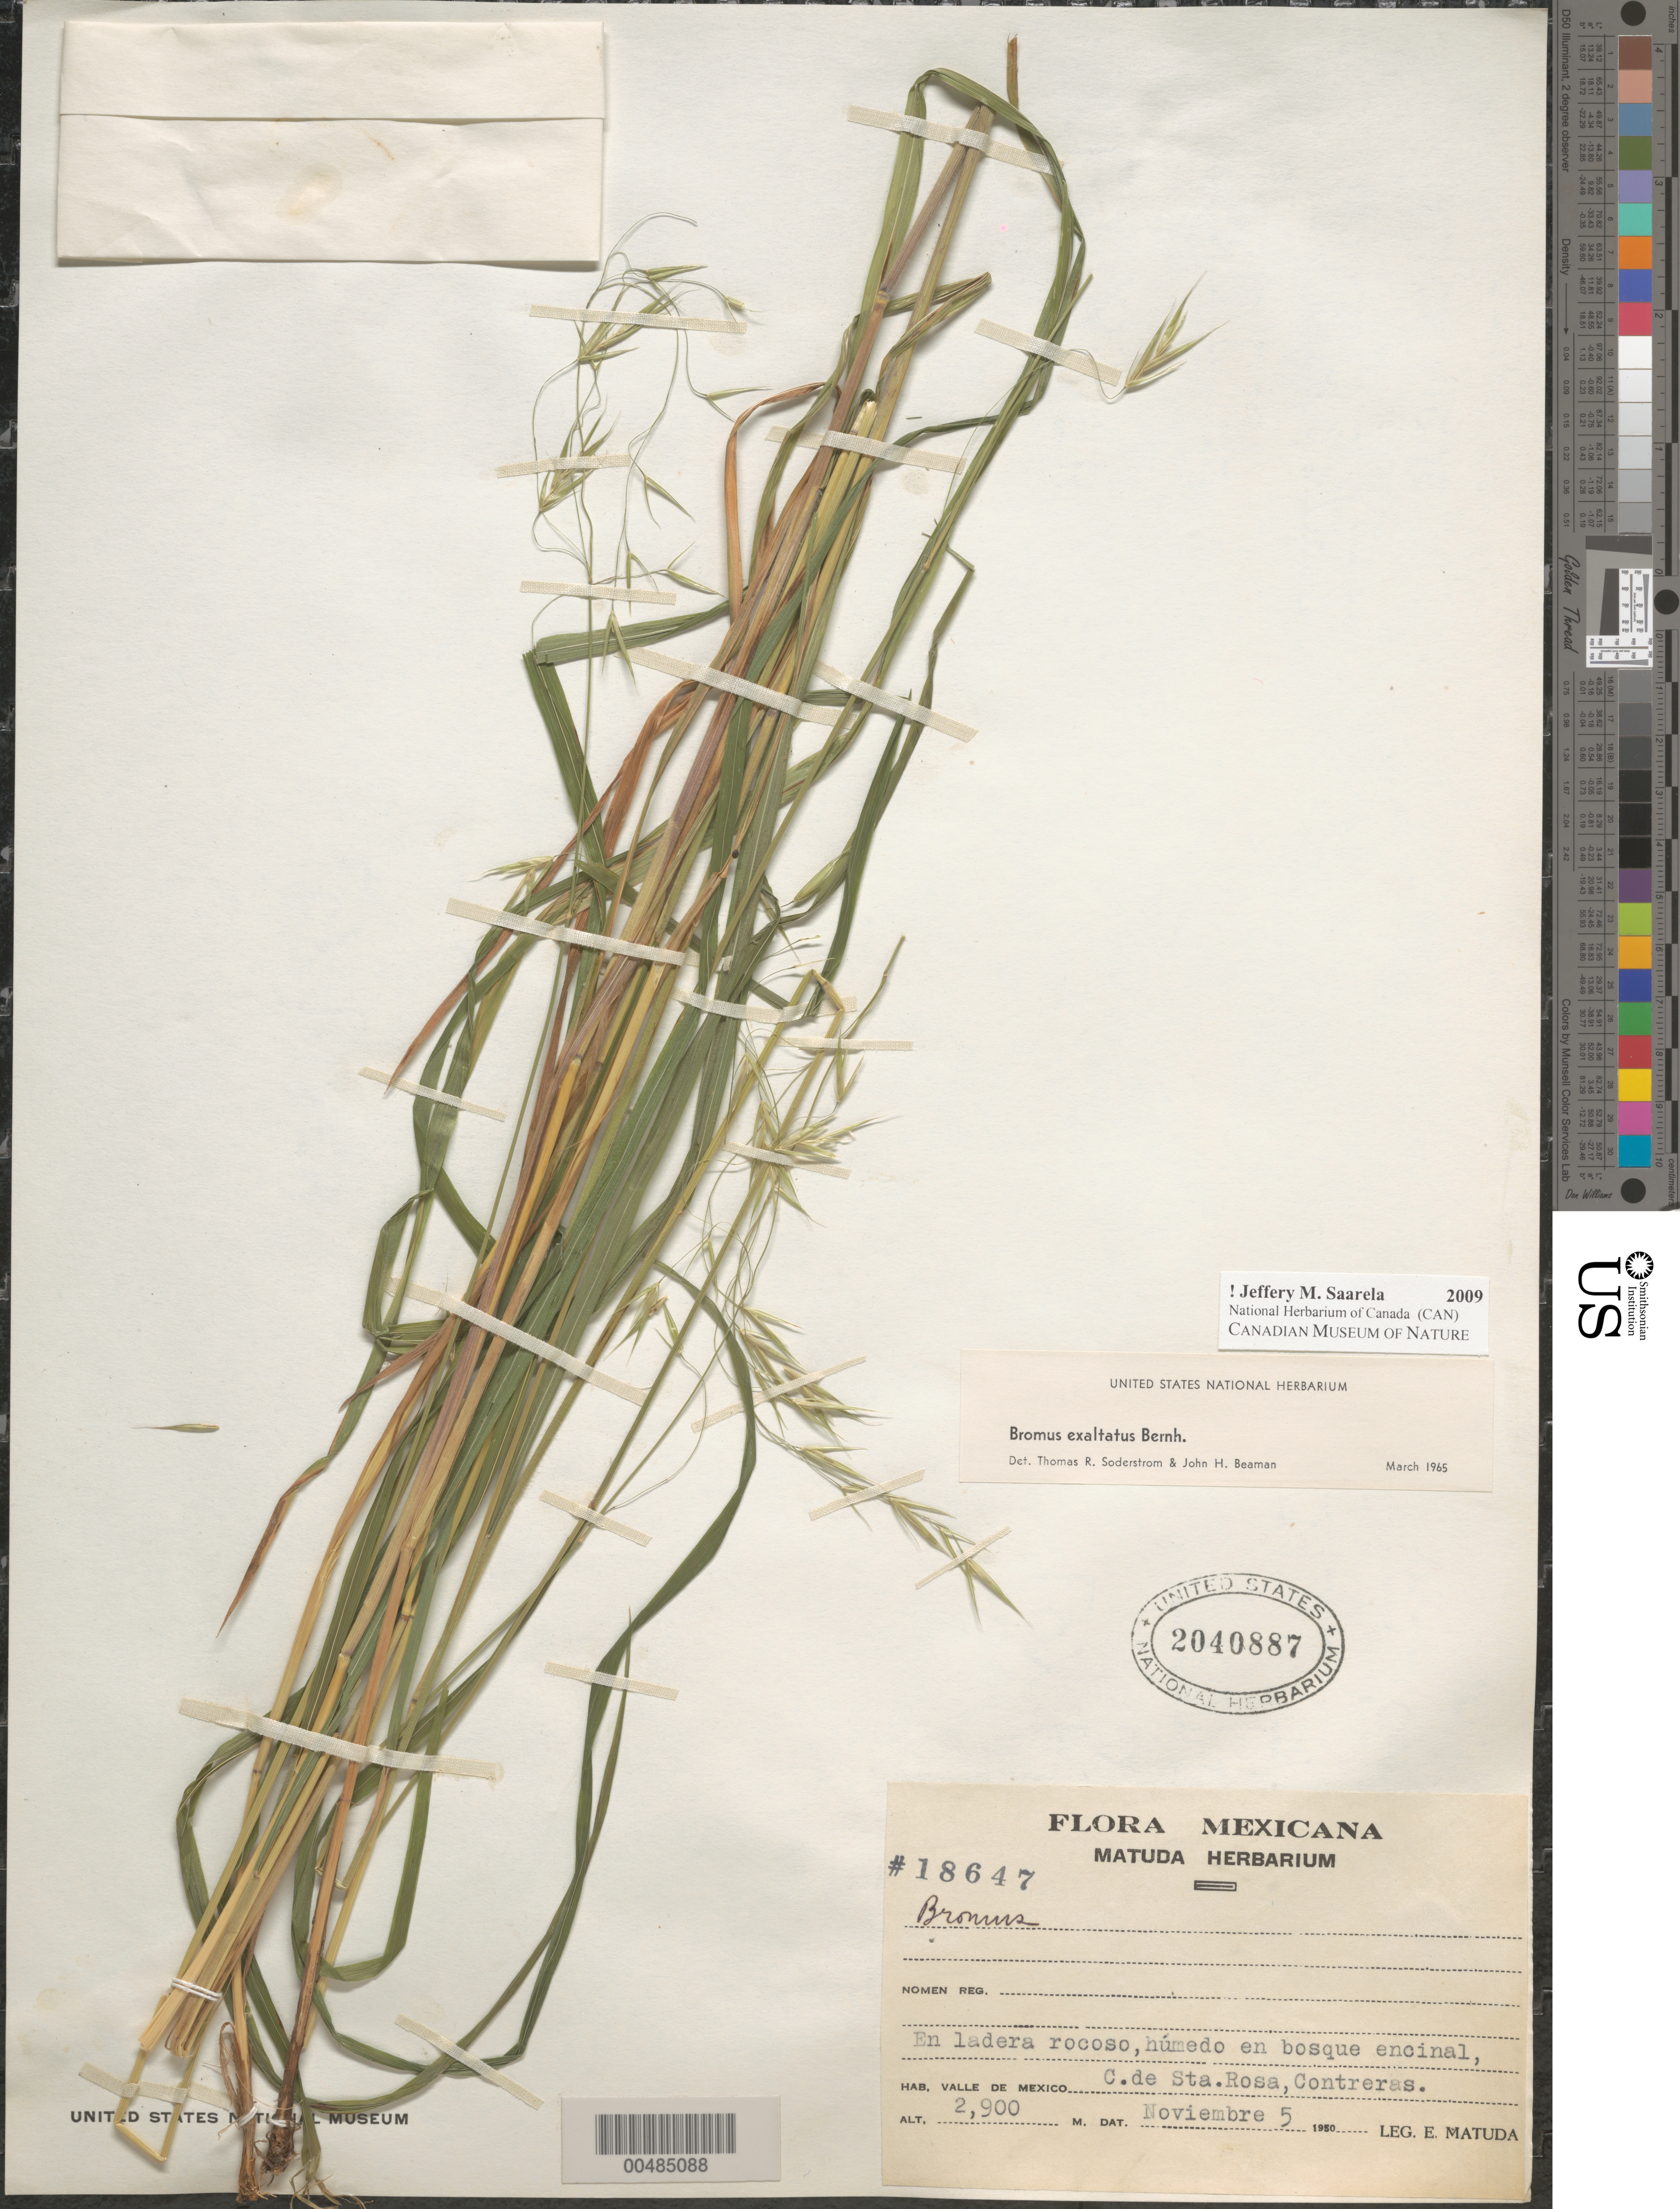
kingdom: Plantae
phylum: Tracheophyta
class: Liliopsida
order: Poales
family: Poaceae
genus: Bromus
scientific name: Bromus exaltatus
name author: Bernhardi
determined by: Soderstrom, T. R.; Beaman, J. H.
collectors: E. Matuda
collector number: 18647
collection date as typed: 5 Nov 1950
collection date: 1950-11-05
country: Mexico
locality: Valle de Mexico, C. de Sta. Rosa, Contreras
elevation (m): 2900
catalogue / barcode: US 2040887